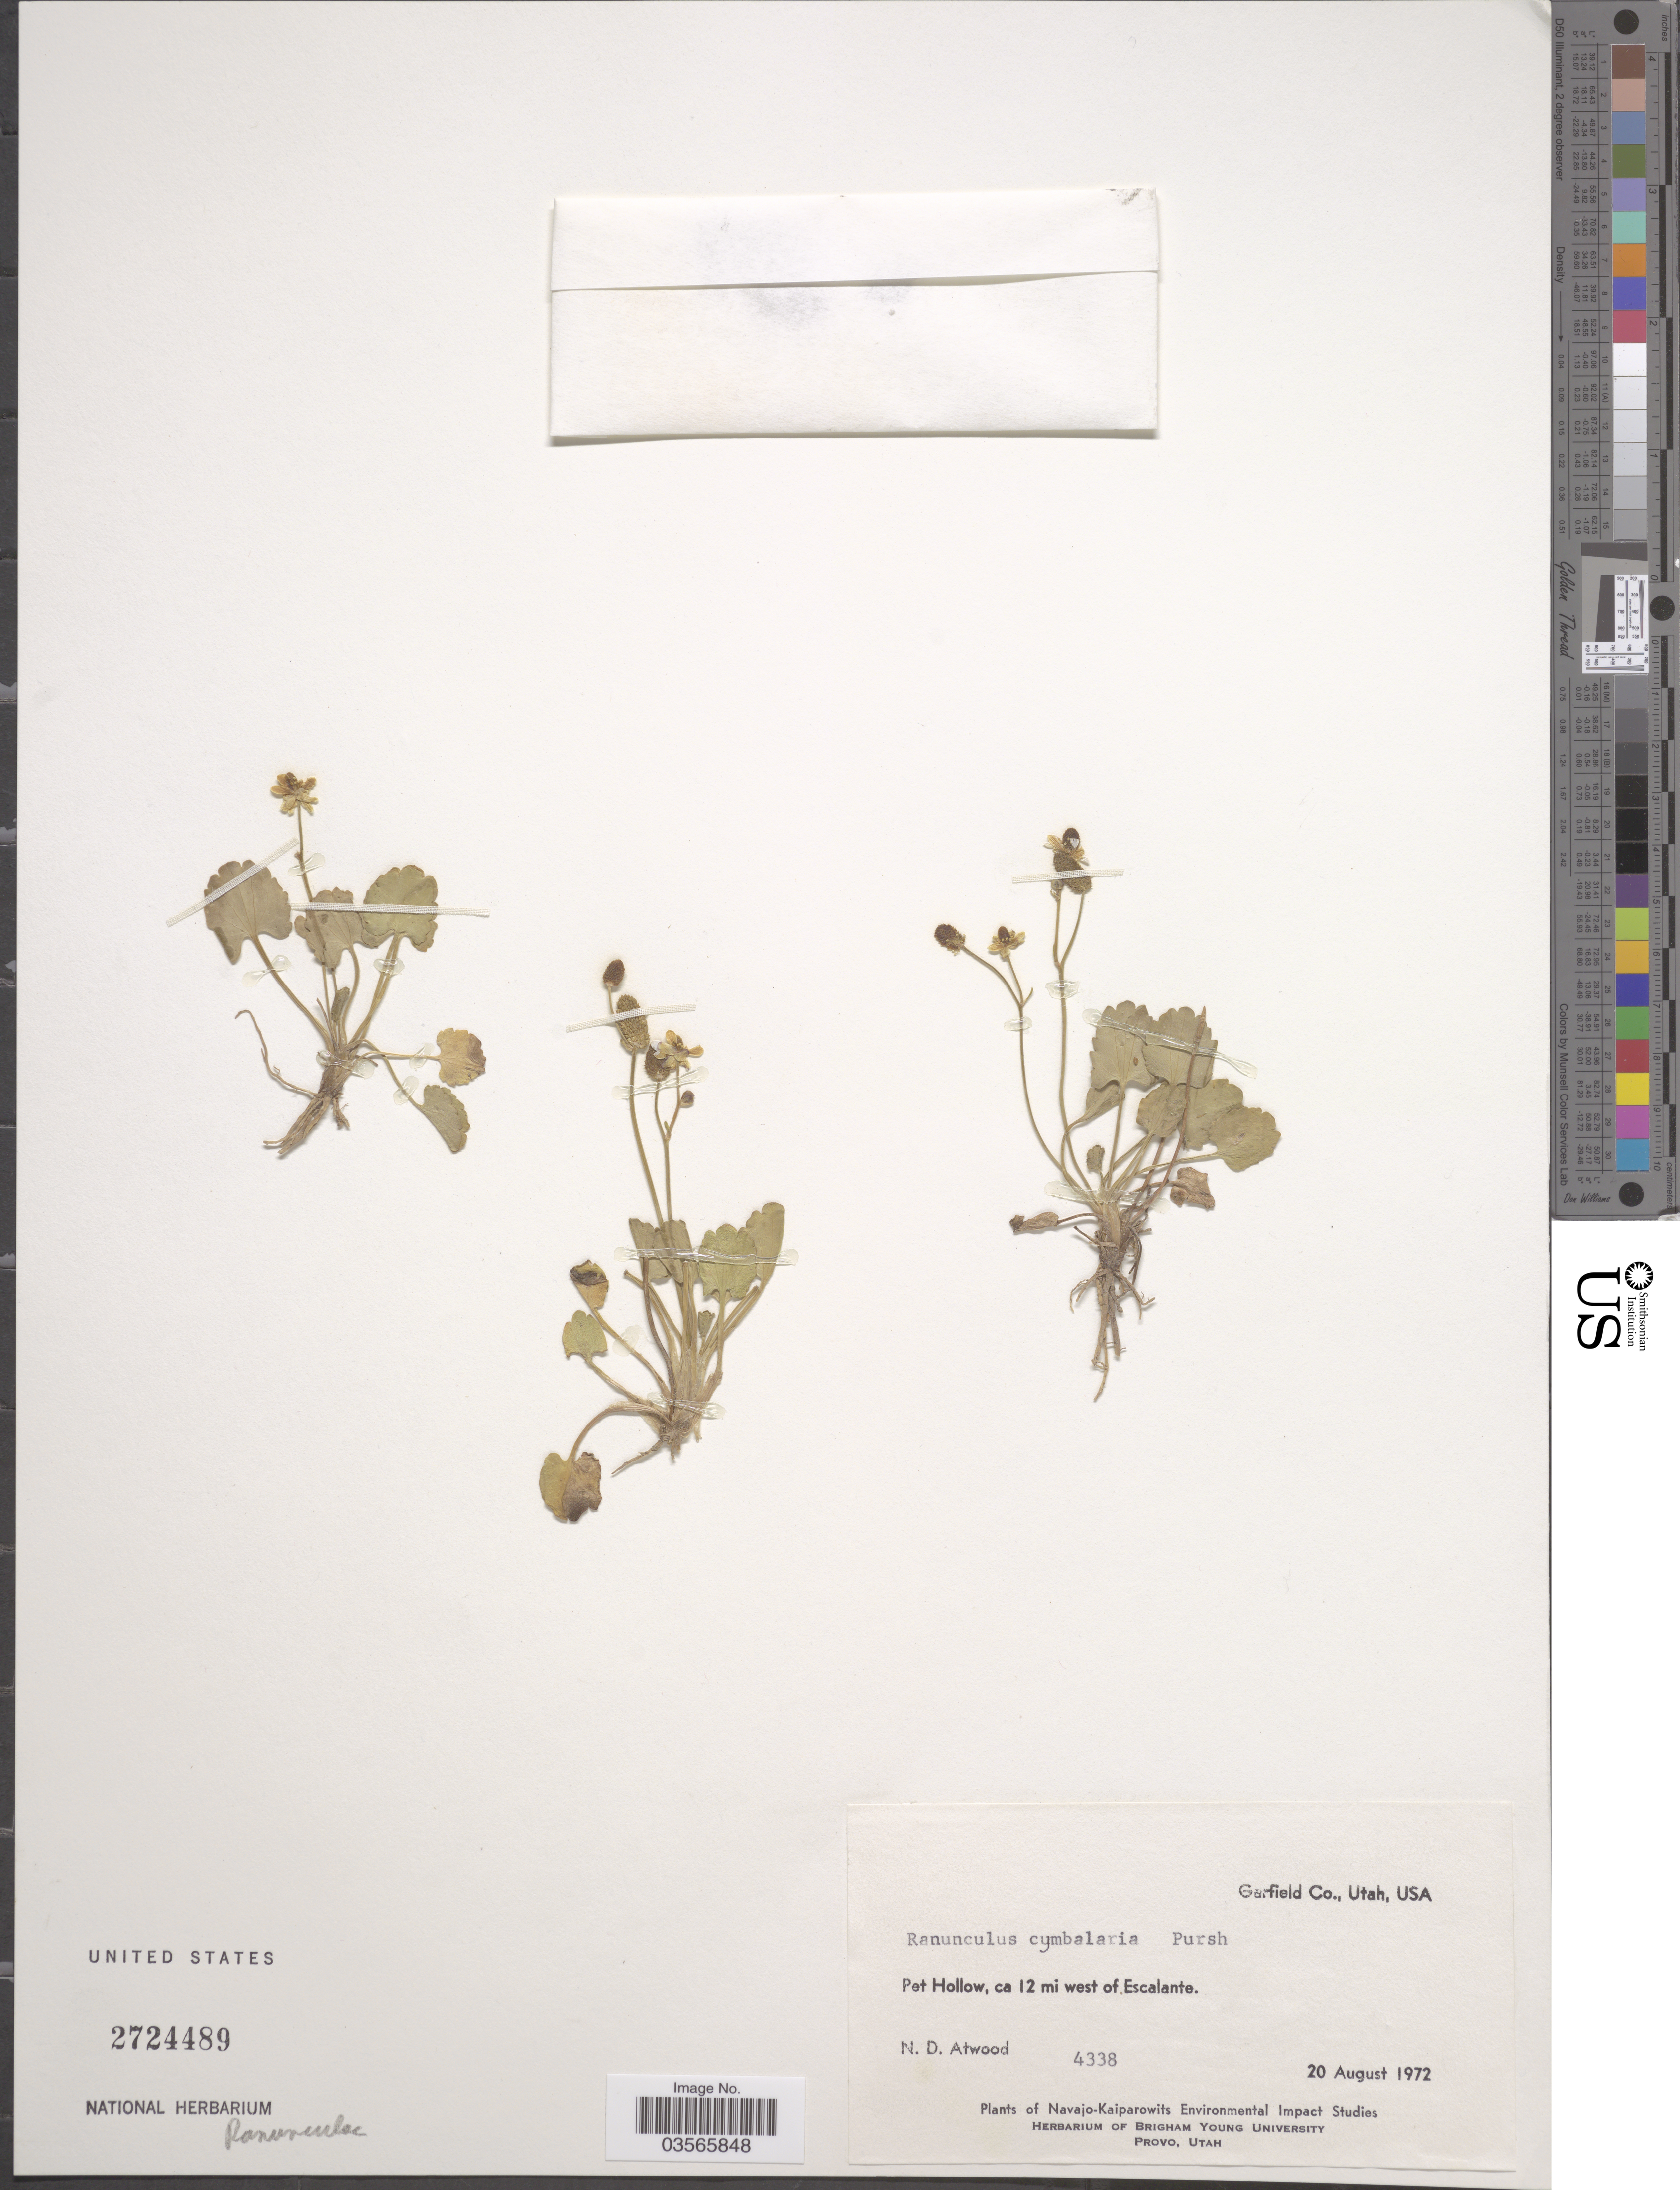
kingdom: Plantae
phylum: Tracheophyta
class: Magnoliopsida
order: Ranunculales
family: Ranunculaceae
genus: Halerpestes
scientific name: Halerpestes cymbalaria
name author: (Pursh) Greene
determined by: Strong, M. T., (US), Smithsonian Institution - National Museum of Natural History (UNITED STATES)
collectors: N. Atwood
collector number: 4338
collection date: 1972-08-20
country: United States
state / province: Utah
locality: Garfield Co. Pet Hollow, ca 12 mi west of Escalante.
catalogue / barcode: US 2724489